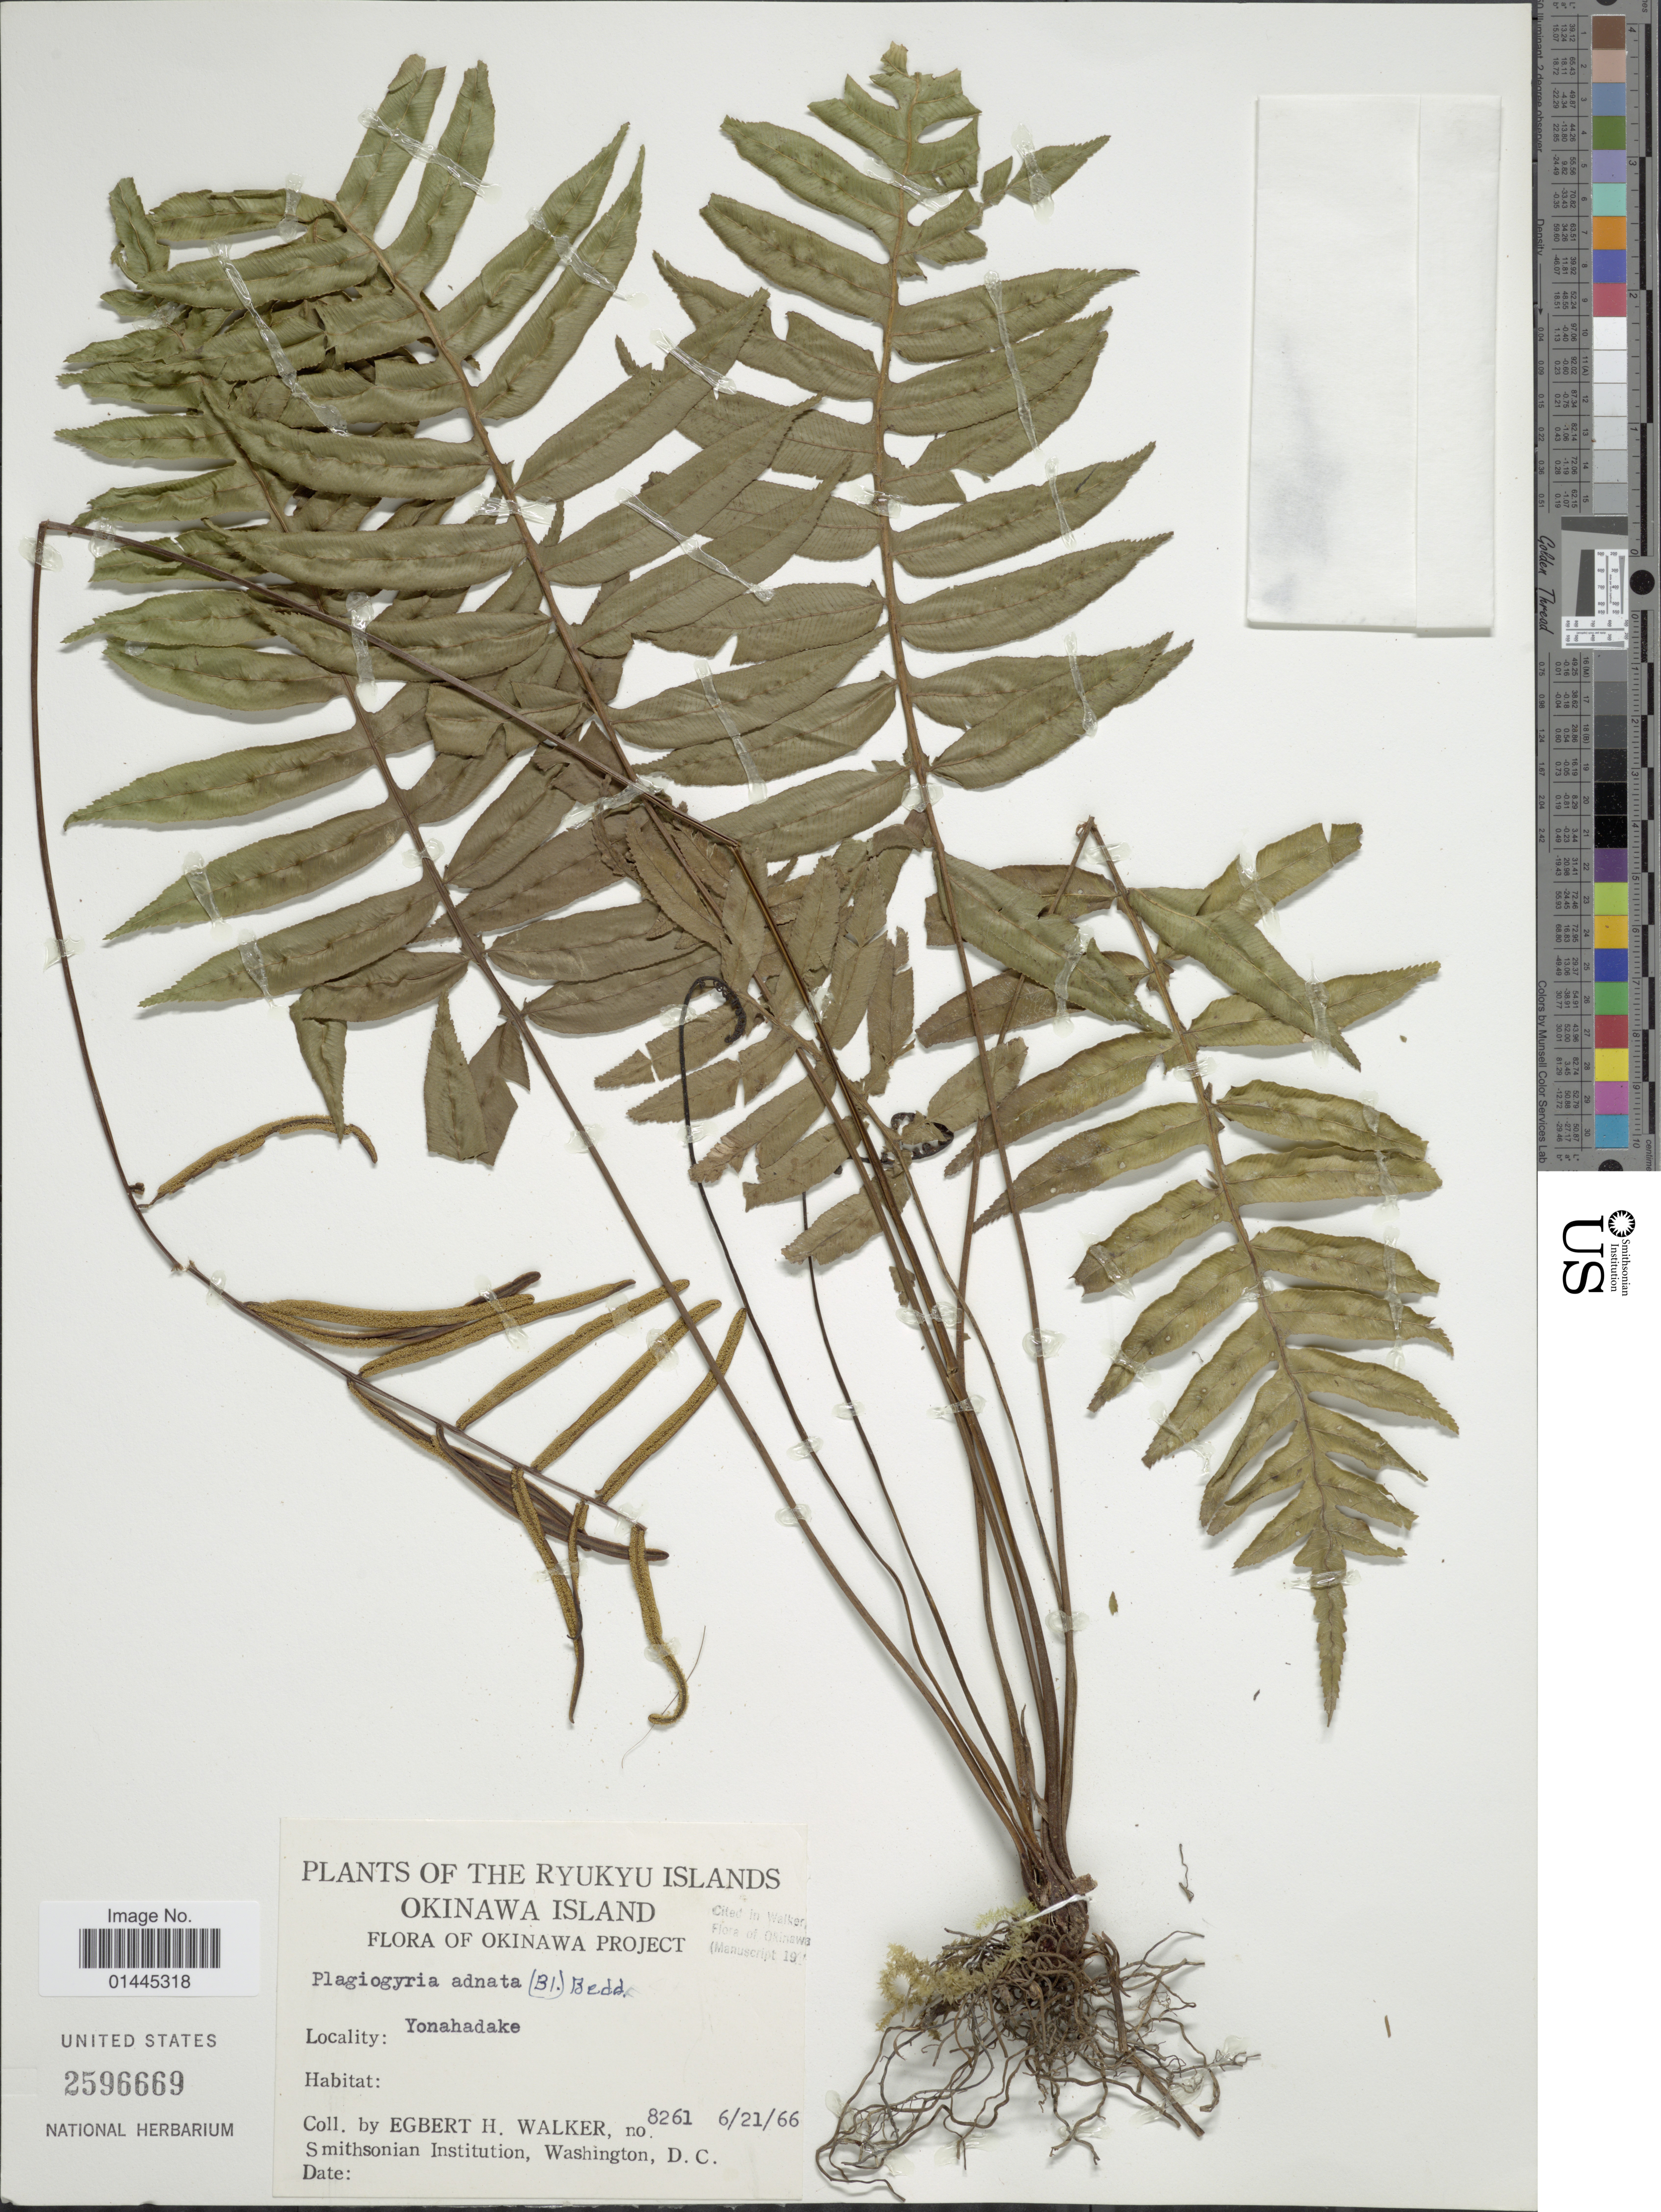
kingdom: Plantae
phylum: Tracheophyta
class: Polypodiopsida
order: Cyatheales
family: Plagiogyriaceae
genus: Plagiogyria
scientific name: Plagiogyria adnata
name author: (Blume) Bedd.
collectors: E. H. Walker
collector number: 8261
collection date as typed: Transcribed d/m/y: 21/6/66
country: Japan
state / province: Okinawa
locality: Ryukyu Islands, Okinawa Island, Okinawa Project, Yonahadake.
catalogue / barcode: US 2596669